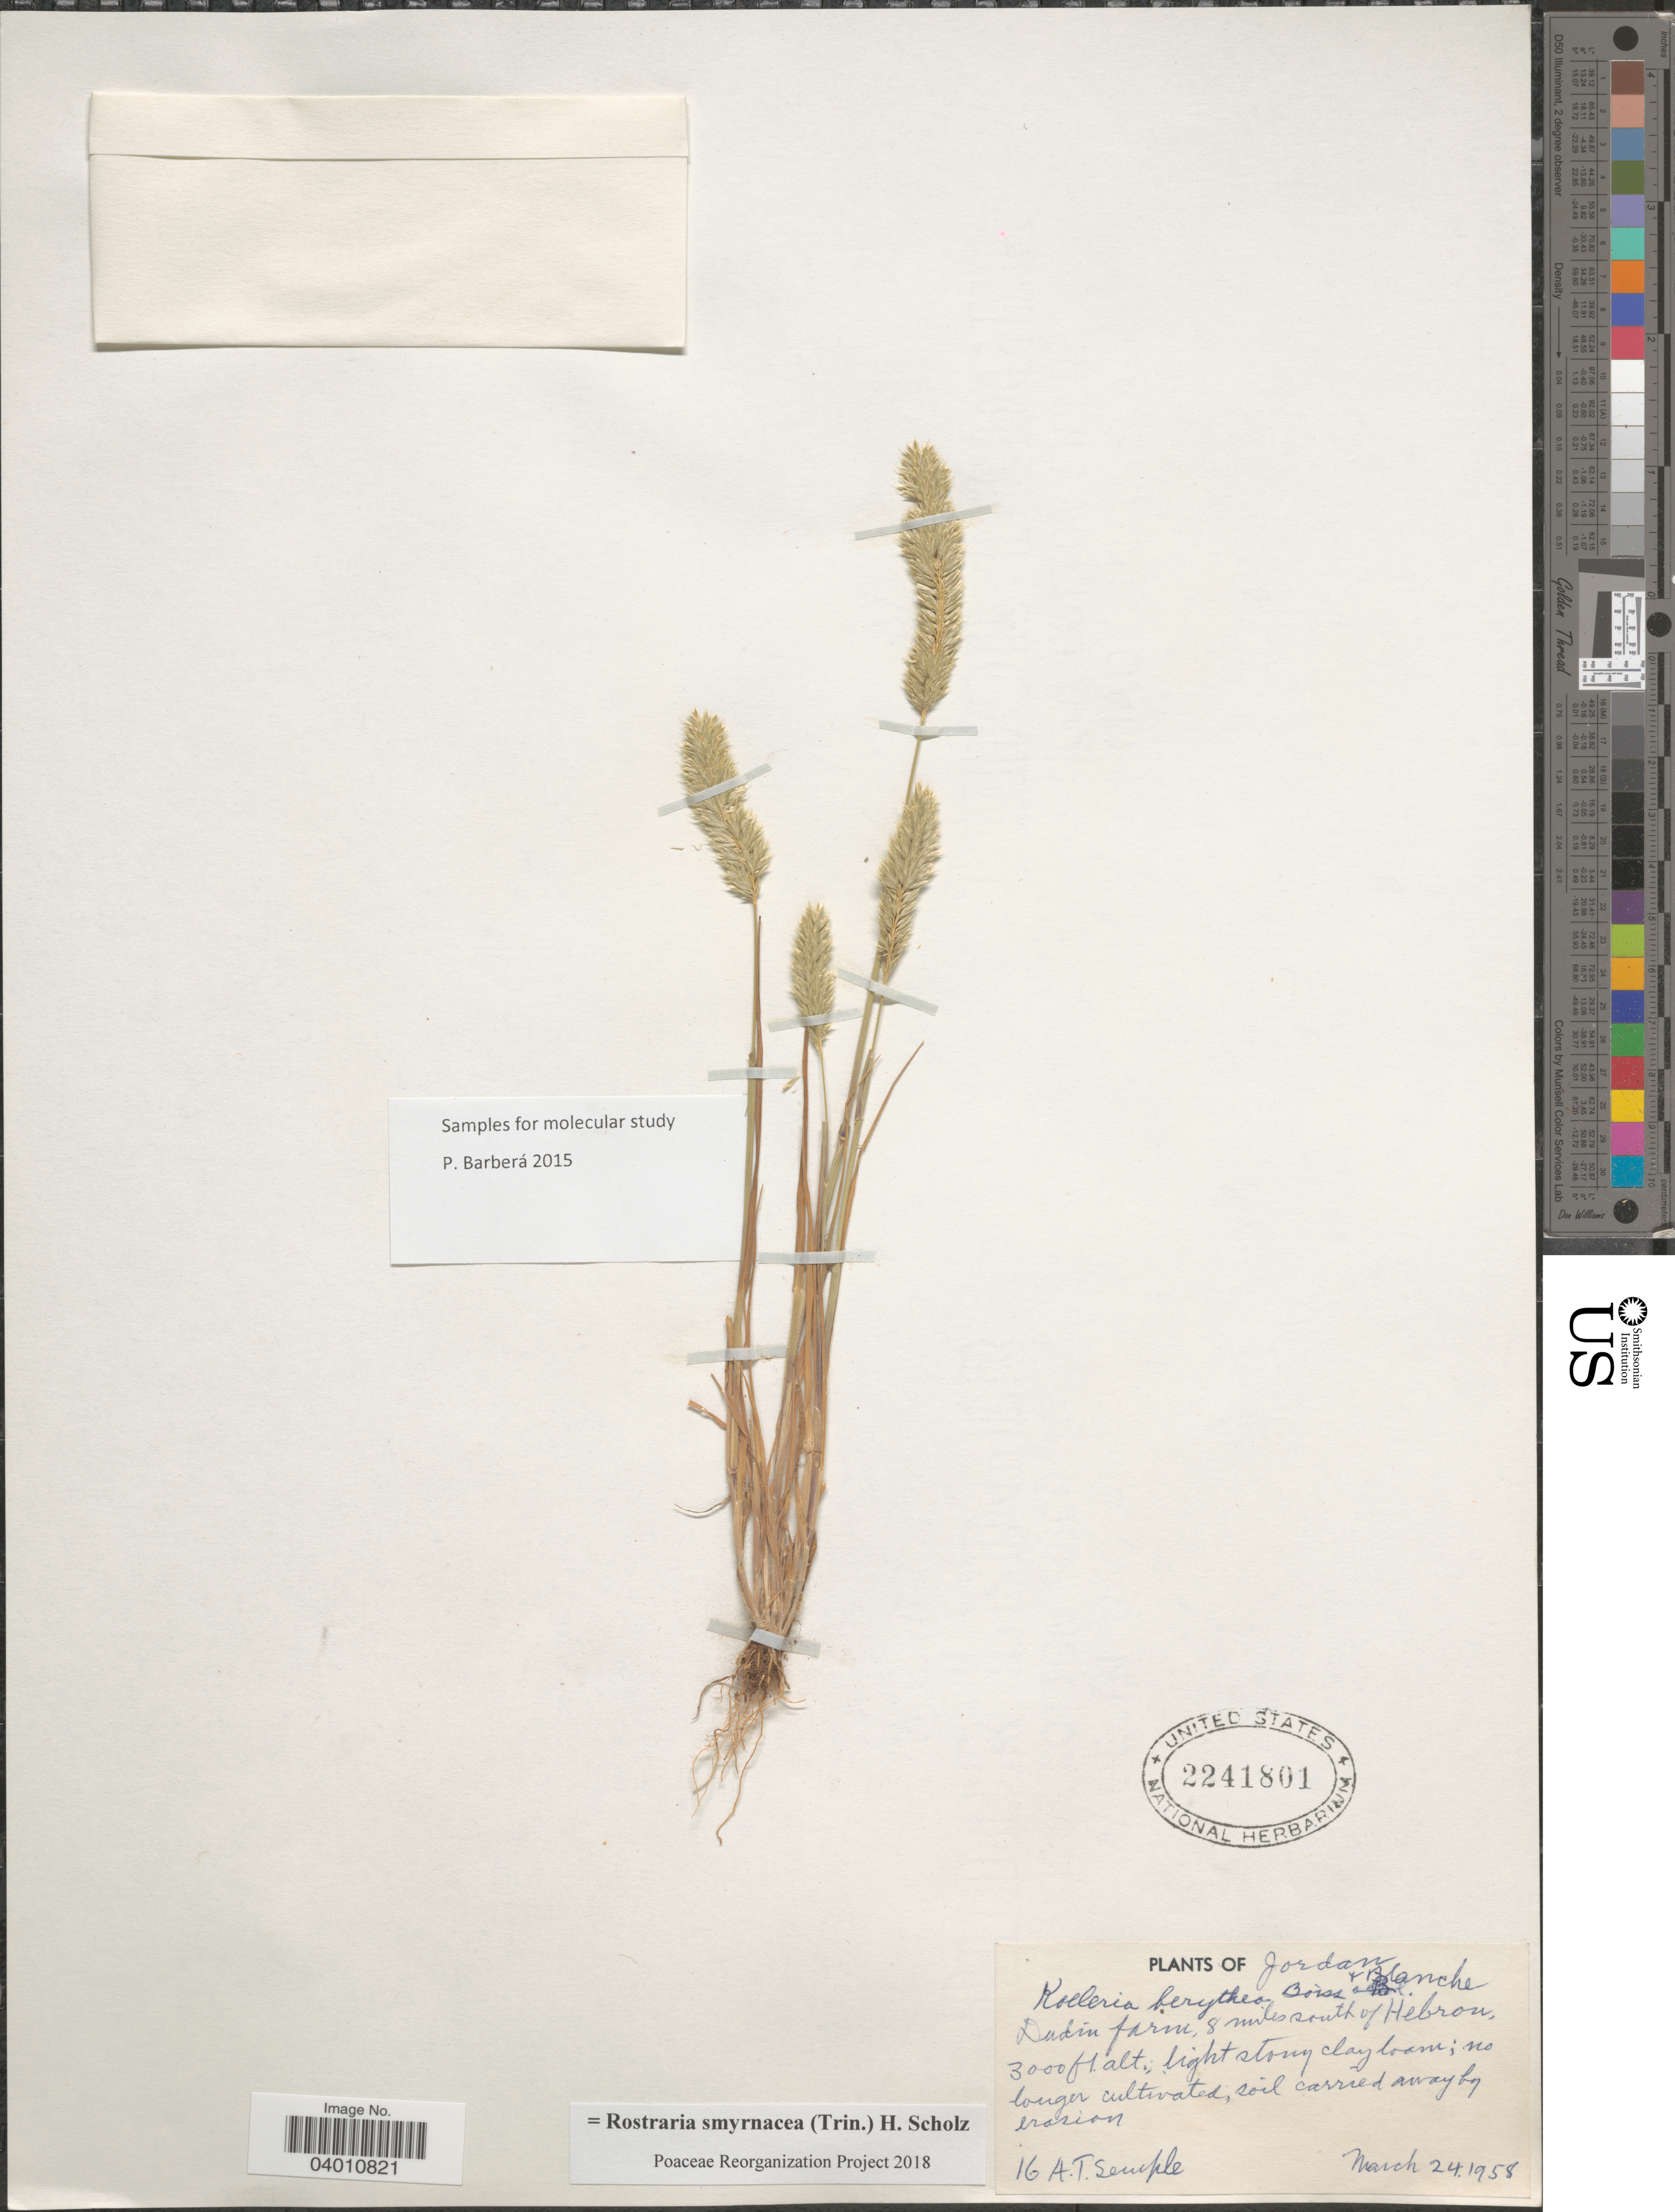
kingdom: Plantae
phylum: Tracheophyta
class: Liliopsida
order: Poales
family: Poaceae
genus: Rostraria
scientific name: Rostraria smyrnacea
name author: (Trin.) H. Scholz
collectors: A. Semple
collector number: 16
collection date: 1958-03-24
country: Jordan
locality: Dudin farm, 8 miles south of Hebron.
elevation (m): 914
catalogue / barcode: US 2241801